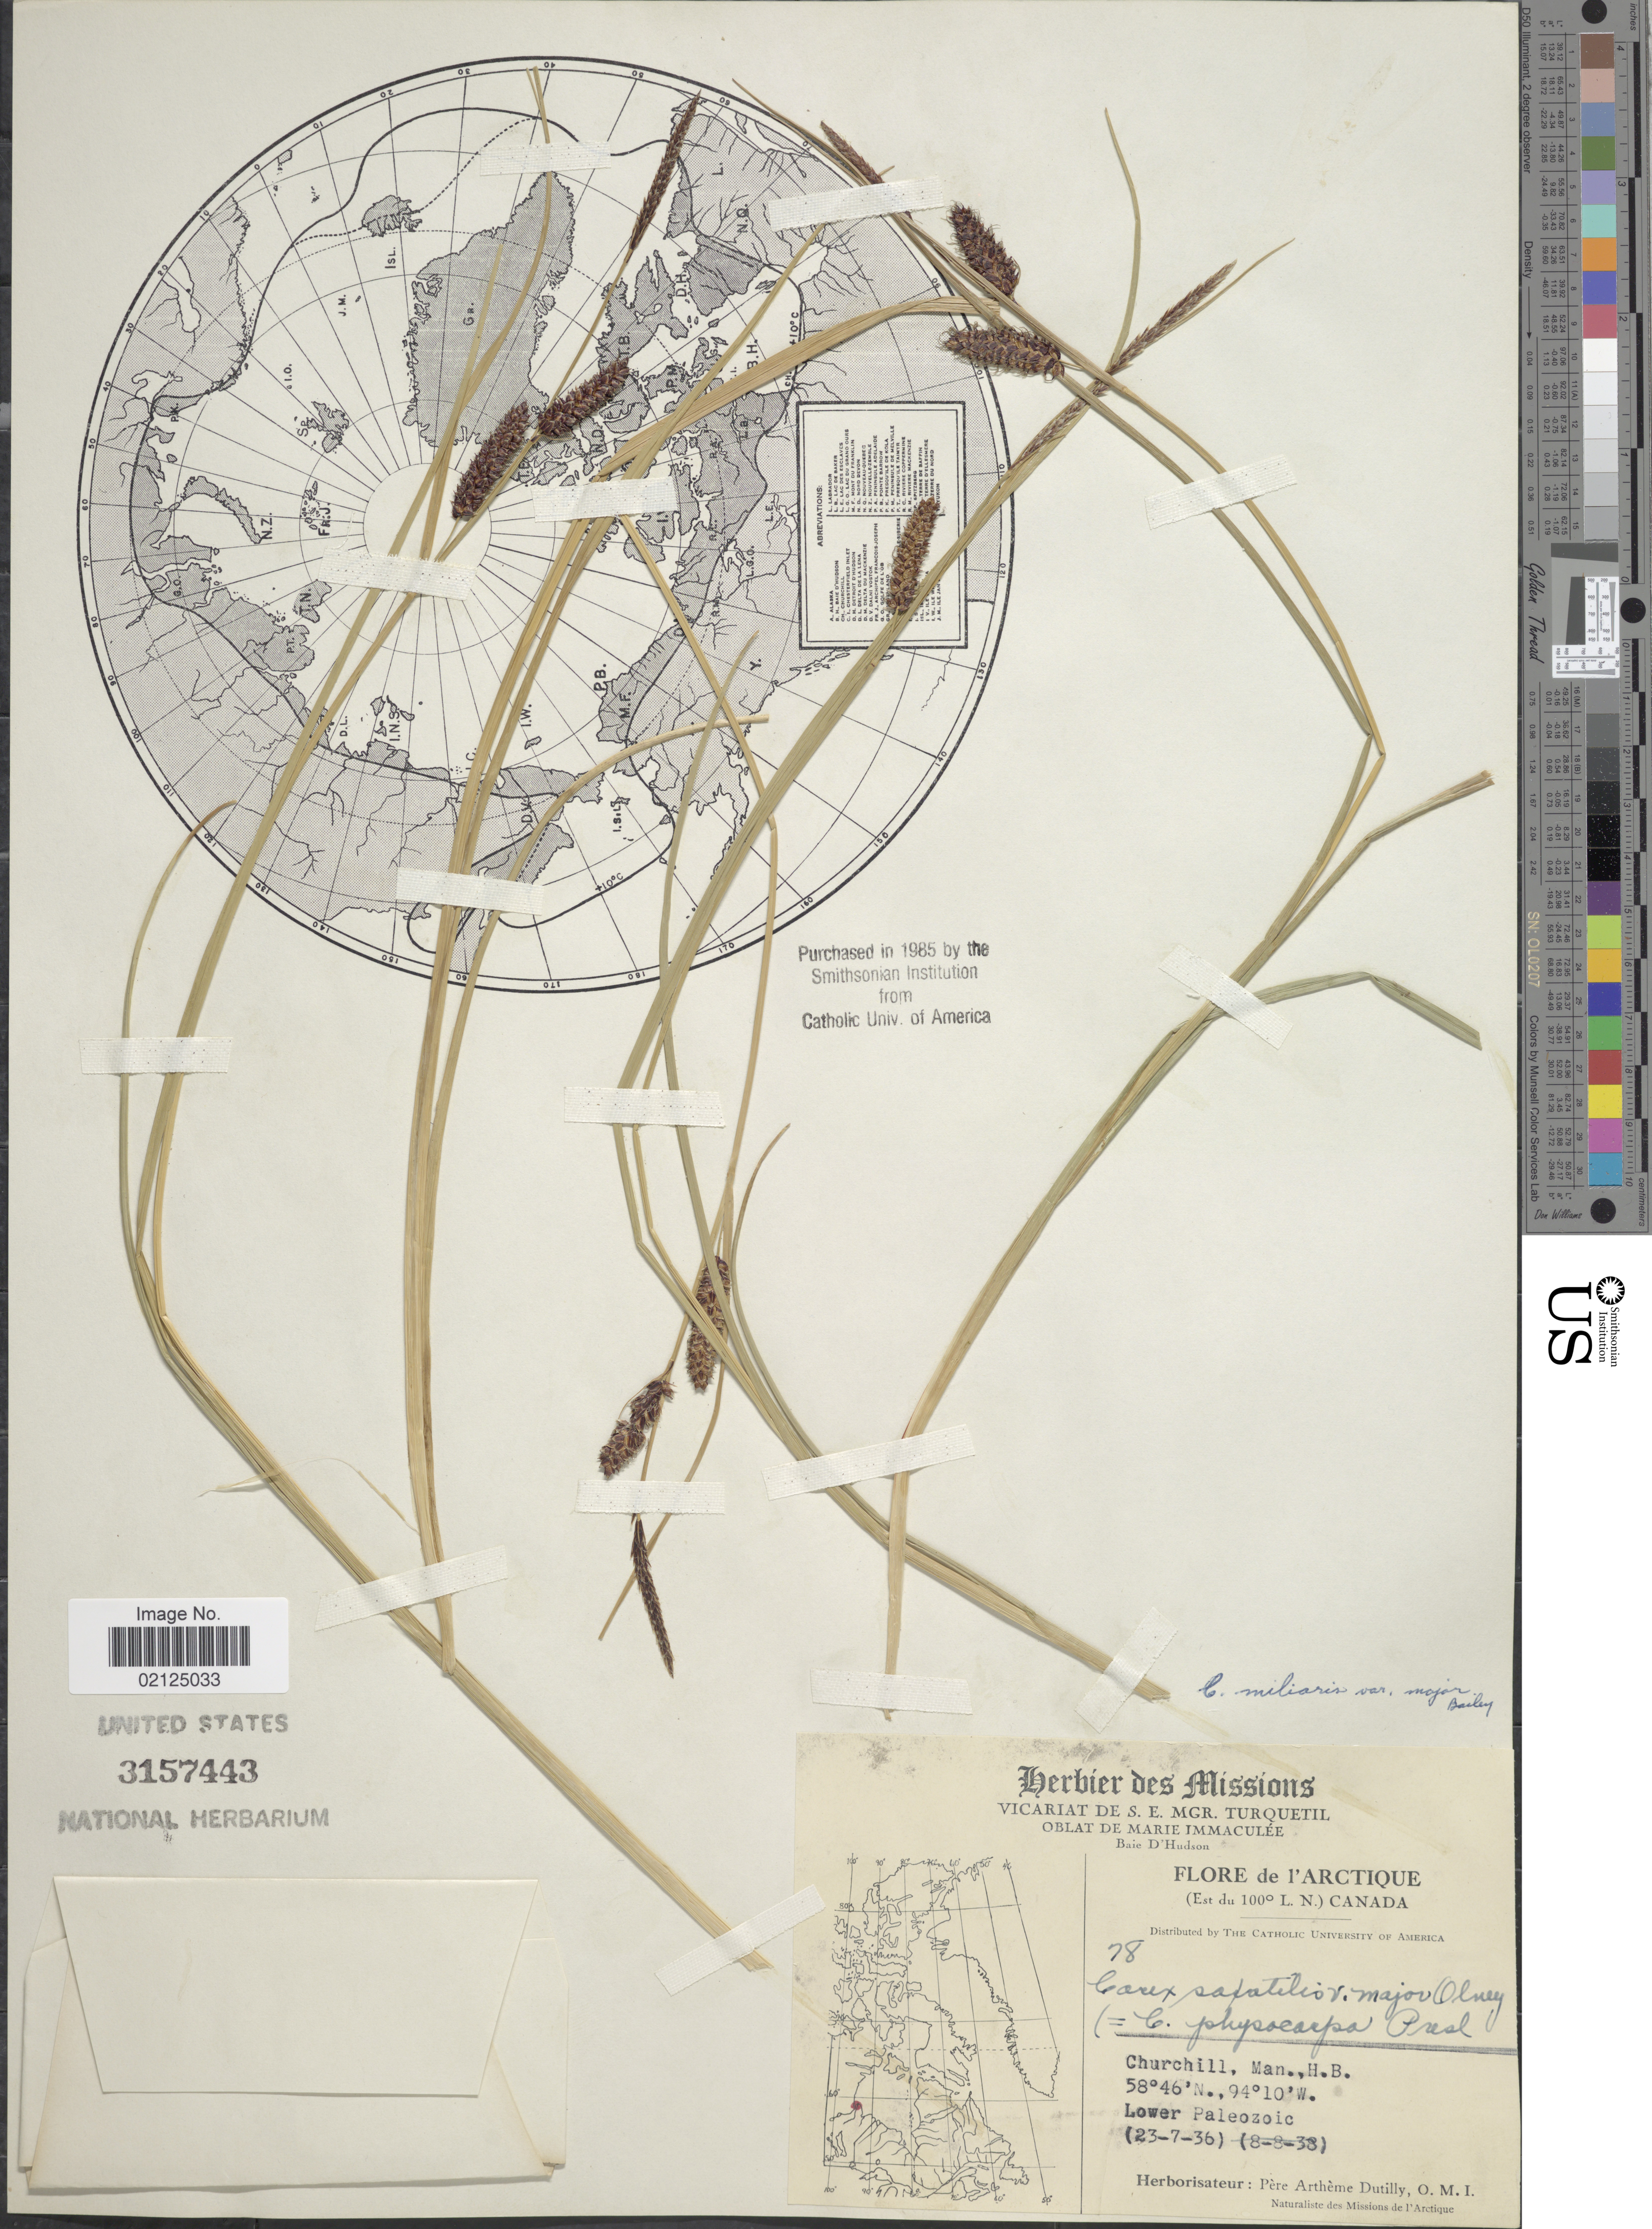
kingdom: Plantae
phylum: Tracheophyta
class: Liliopsida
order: Poales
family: Cyperaceae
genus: Carex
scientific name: Carex miliaris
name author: Michx.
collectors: A. Dutilly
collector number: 78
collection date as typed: Transcribed d/m/y: 23/7/36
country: Canada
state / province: Manitoba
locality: L'Arctique, (East du 100° L. N.) Churchill, Man. H. B.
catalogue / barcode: US 3157443